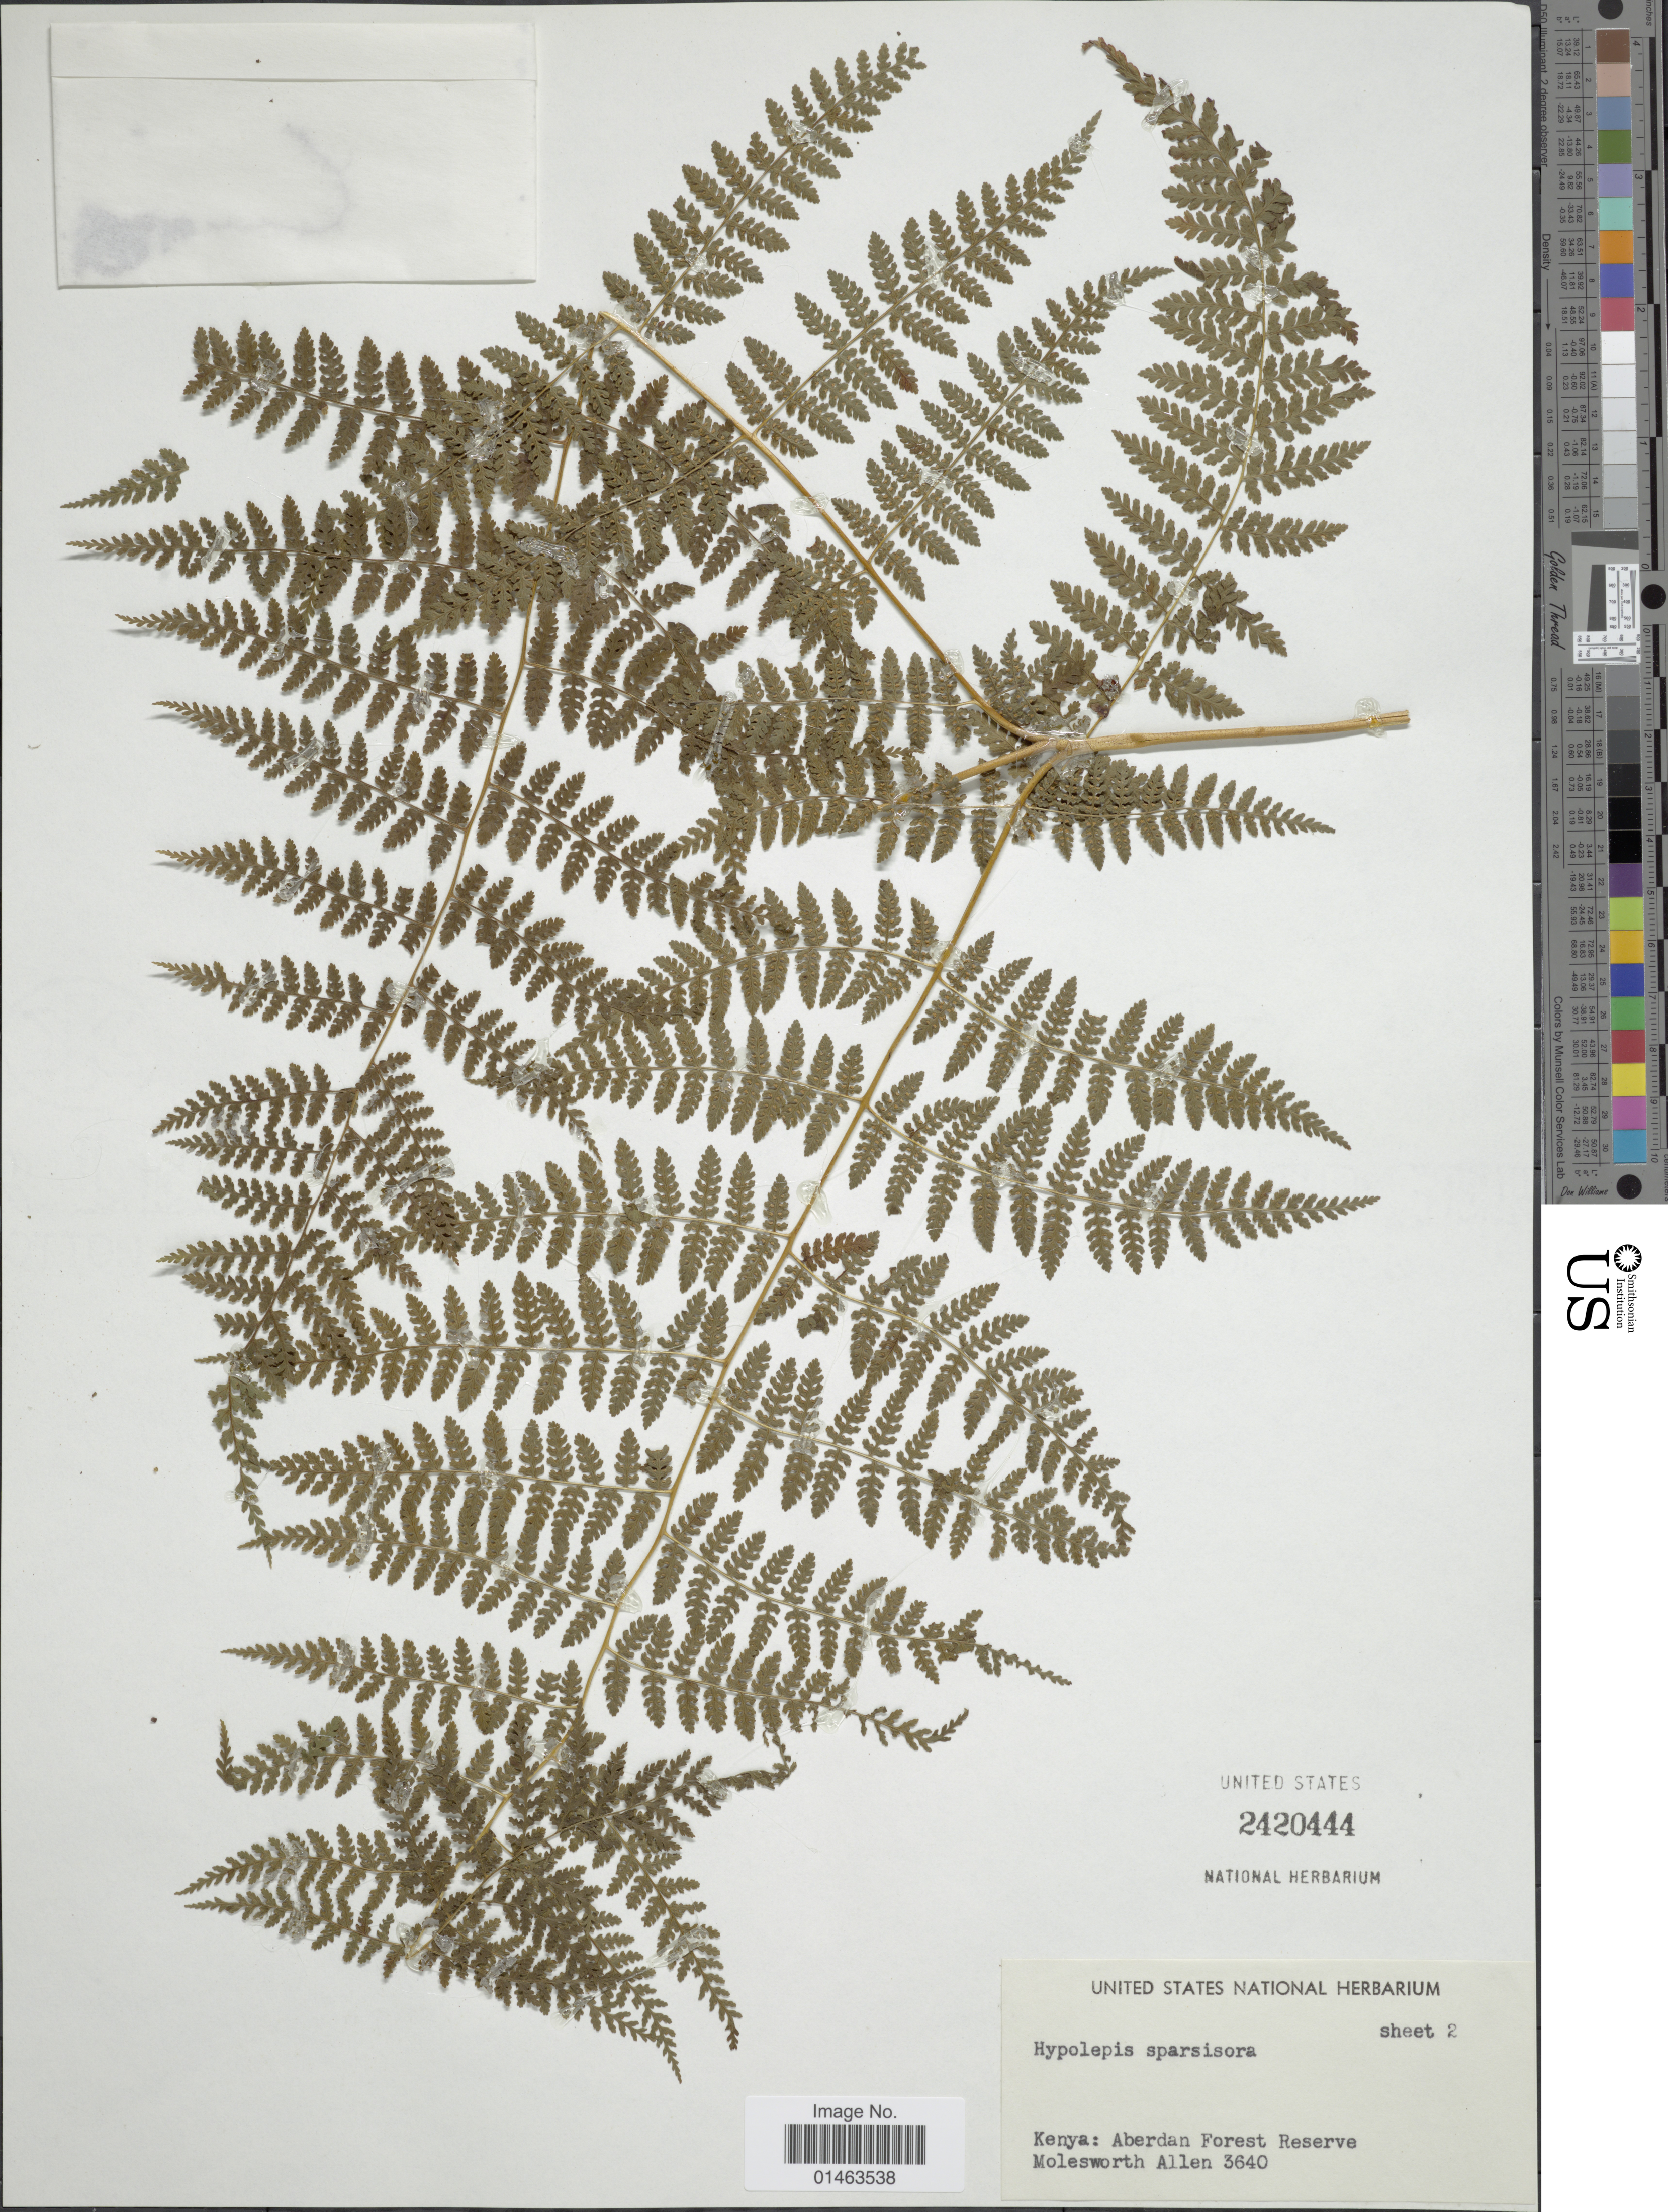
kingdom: Plantae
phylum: Tracheophyta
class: Polypodiopsida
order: Polypodiales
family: Dennstaedtiaceae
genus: Hypolepis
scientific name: Hypolepis sparsisora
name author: (Schrad.) Kuhn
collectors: B. E. G. Molesworth-Allen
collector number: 3640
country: Kenya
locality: Aberdan Forest Reserve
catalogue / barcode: US 2420444